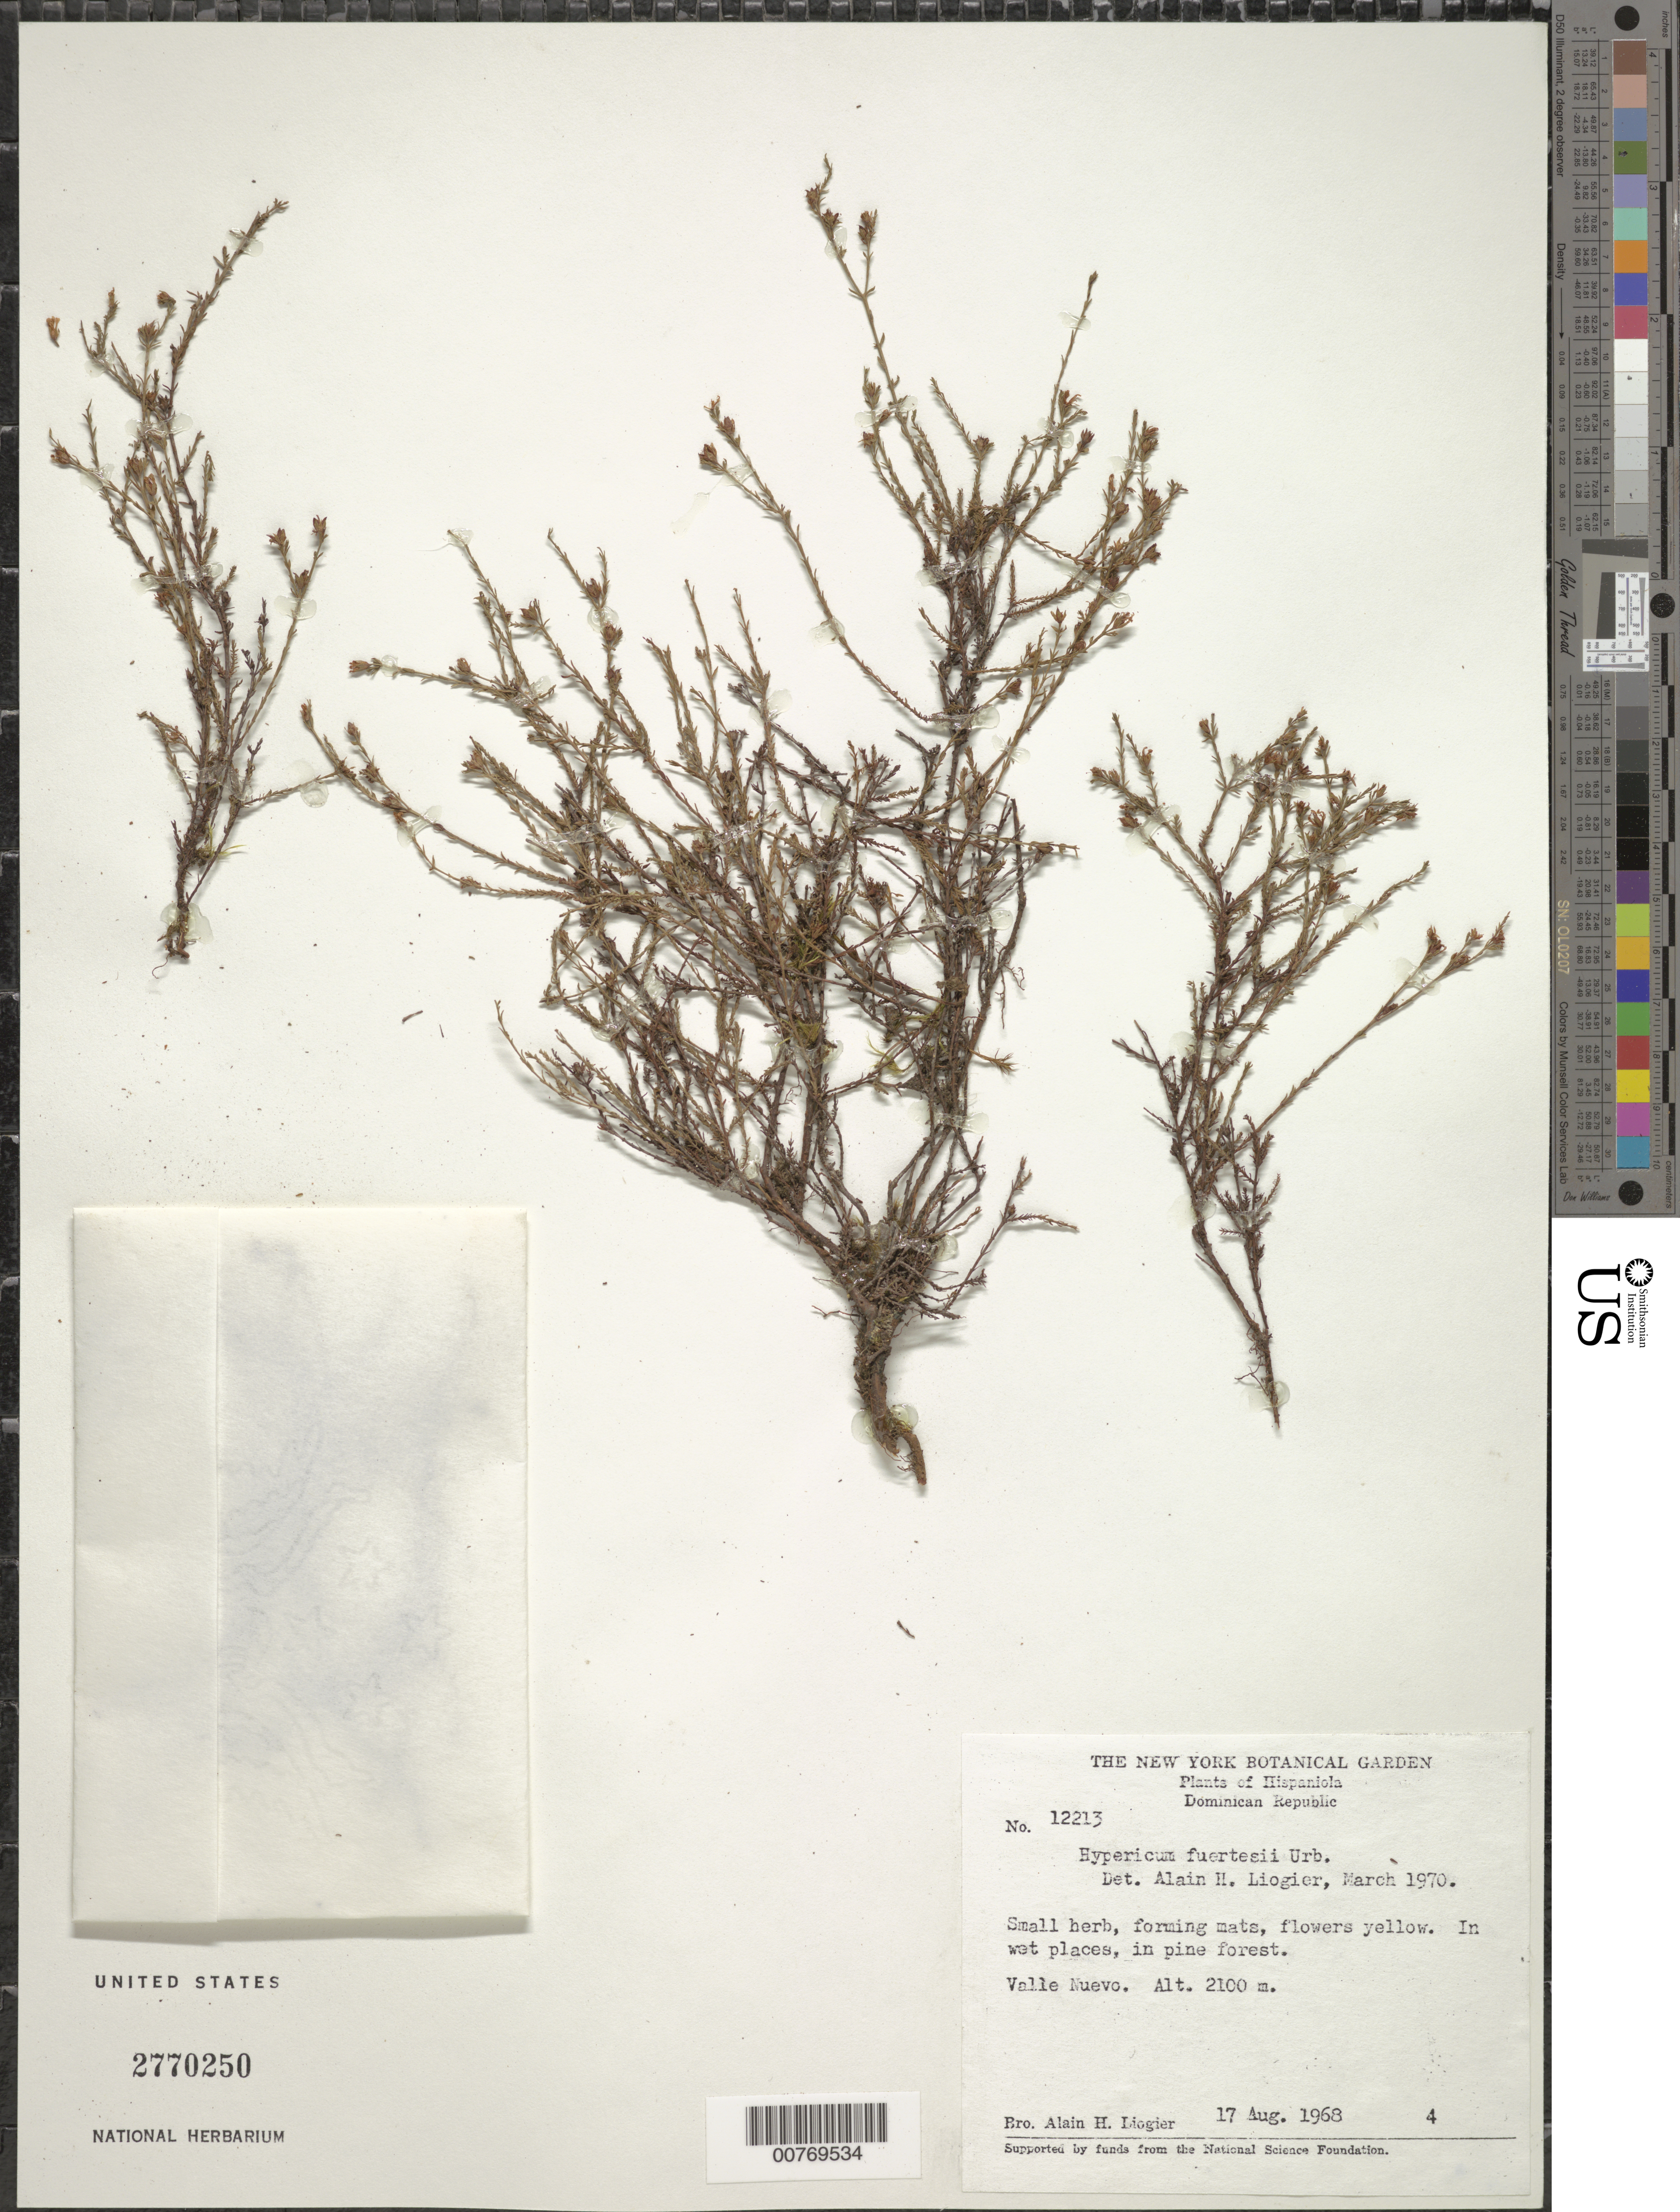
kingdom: Plantae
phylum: Tracheophyta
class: Magnoliopsida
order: Malpighiales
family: Hypericaceae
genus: Hypericum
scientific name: Hypericum fuertesii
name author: Urb.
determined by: Liogier, Alain H.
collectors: A. H. Liogier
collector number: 12213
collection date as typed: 17 Aug 1968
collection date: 1968-08-17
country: Dominican Republic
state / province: La Vega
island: Hispaniola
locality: Valle Nuevo.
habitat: Wet places, in pine forest.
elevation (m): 2100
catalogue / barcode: US 2770250